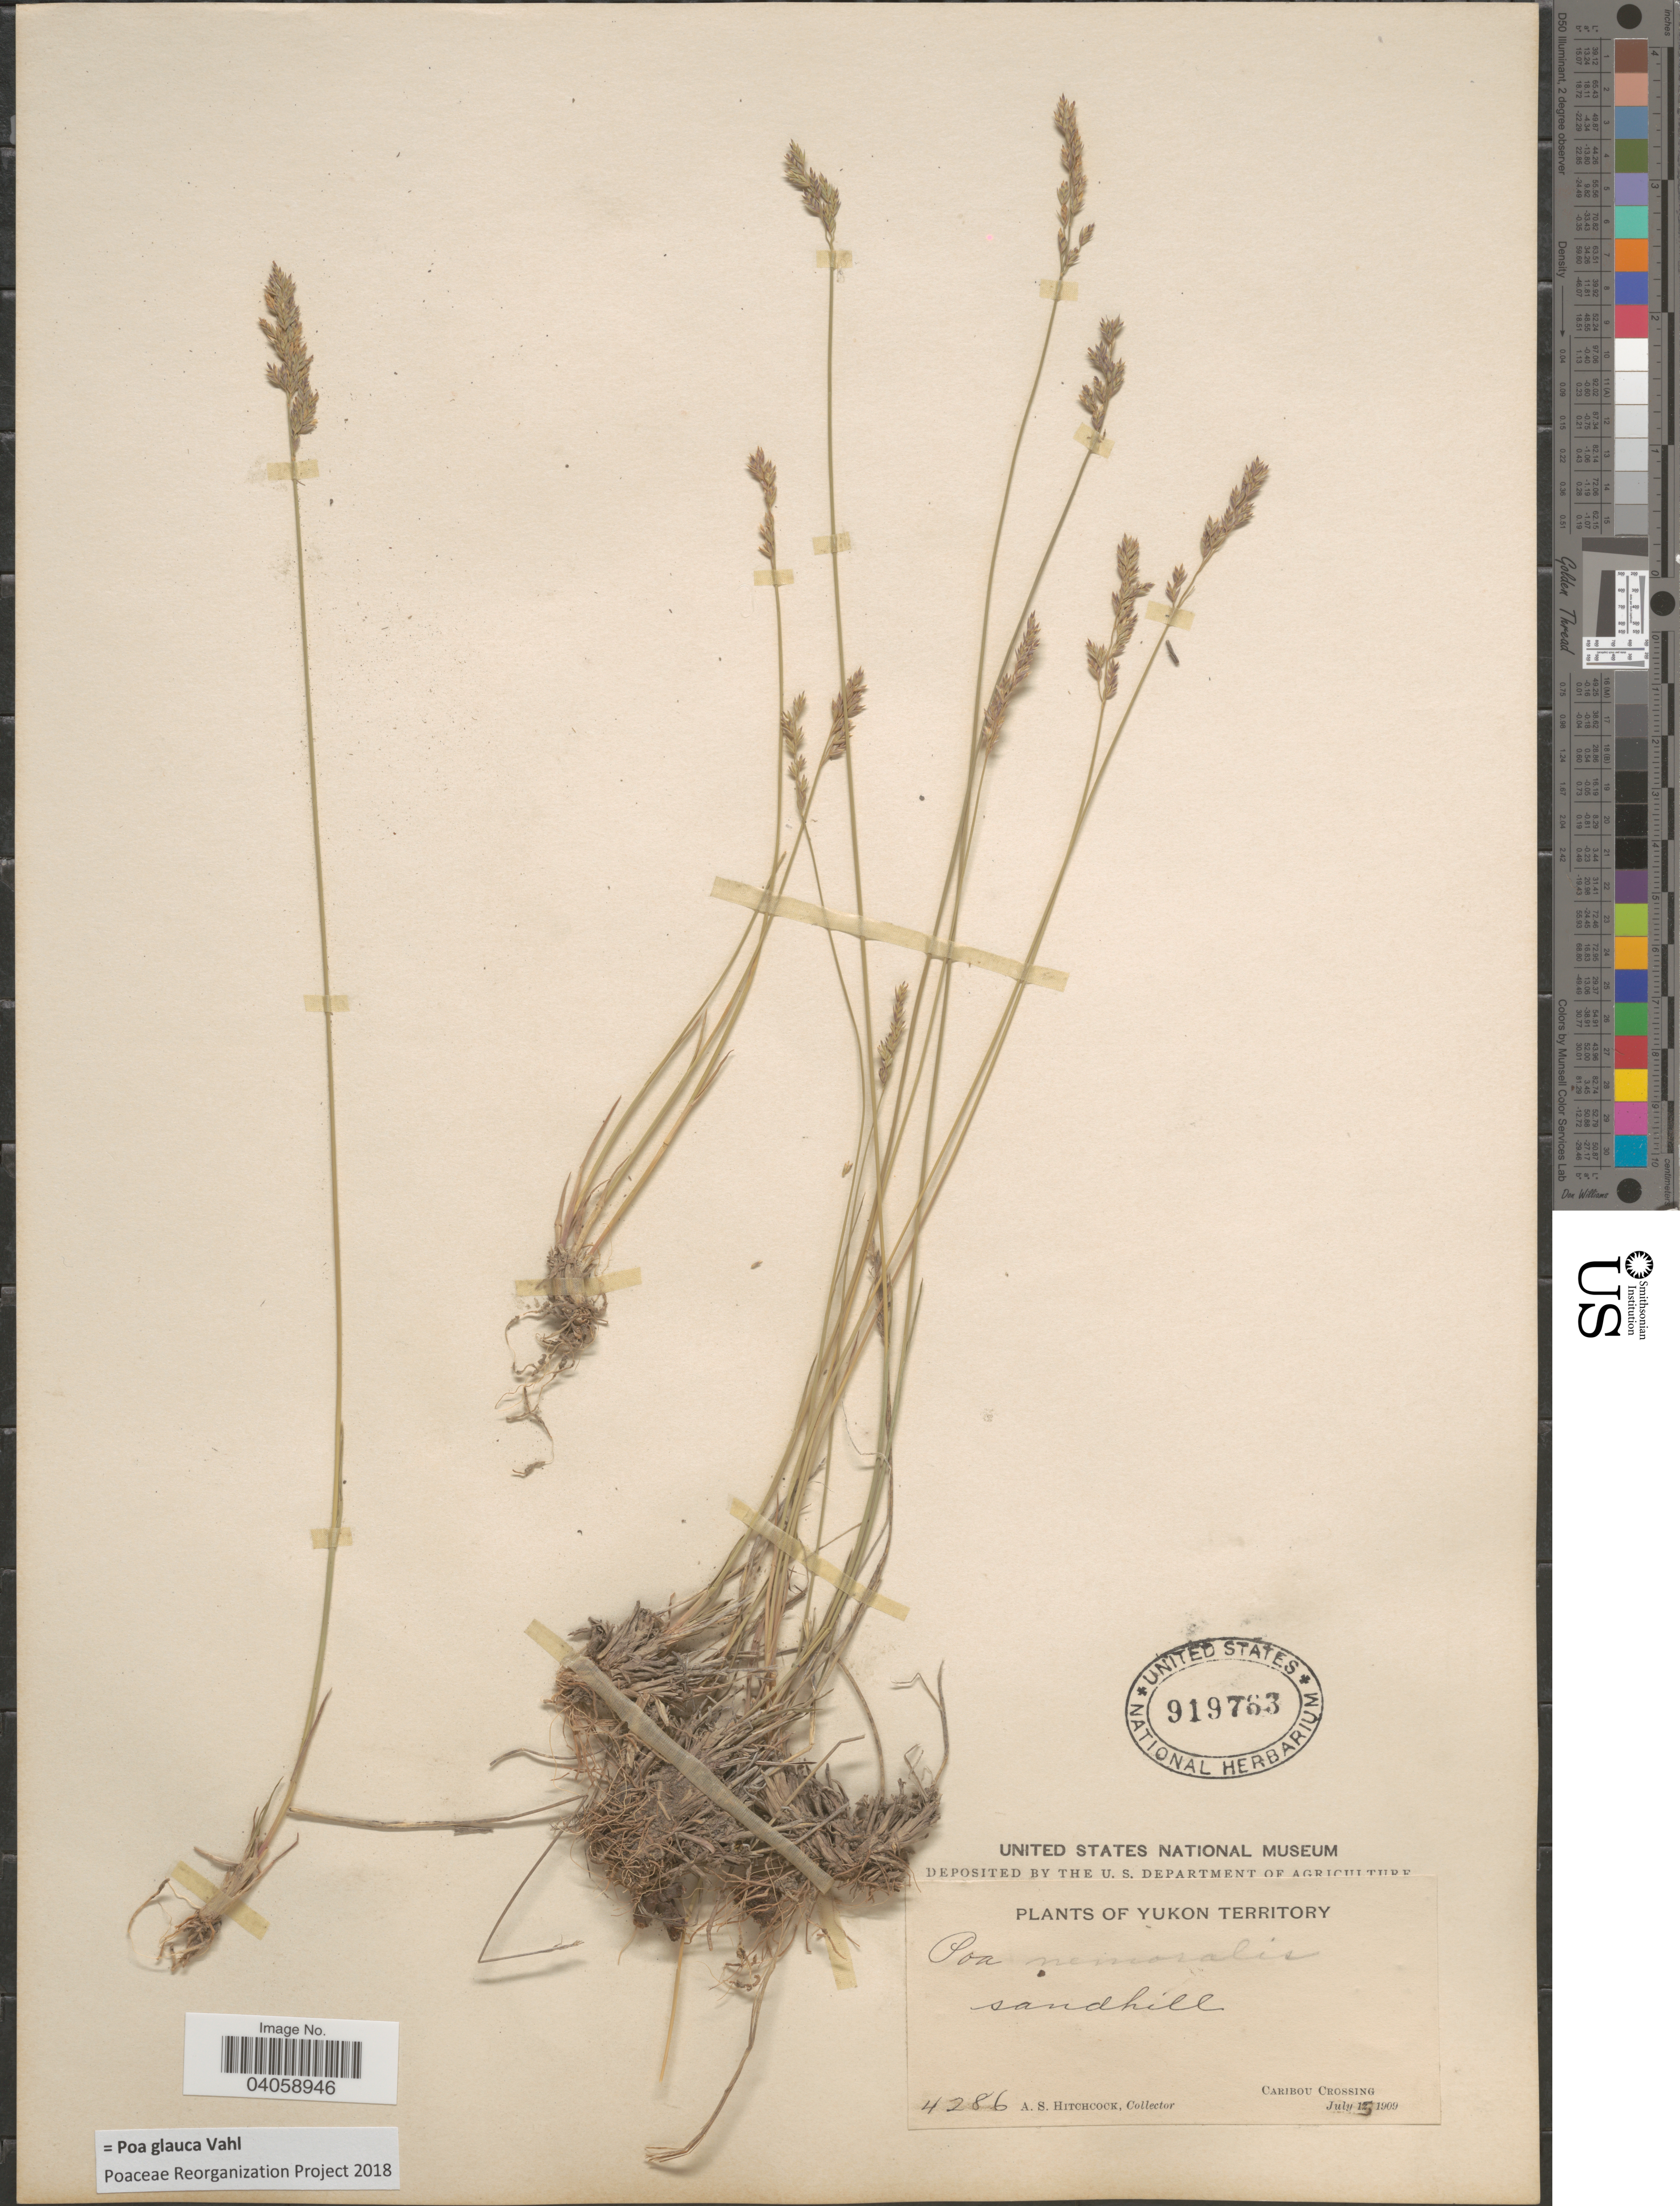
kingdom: Plantae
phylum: Tracheophyta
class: Liliopsida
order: Poales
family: Poaceae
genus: Poa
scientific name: Poa glauca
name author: Vahl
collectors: A. S. Hitchcock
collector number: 4286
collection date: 1909-07-13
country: Canada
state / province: Yukon Territory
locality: Caribou Crossing.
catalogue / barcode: US 919763